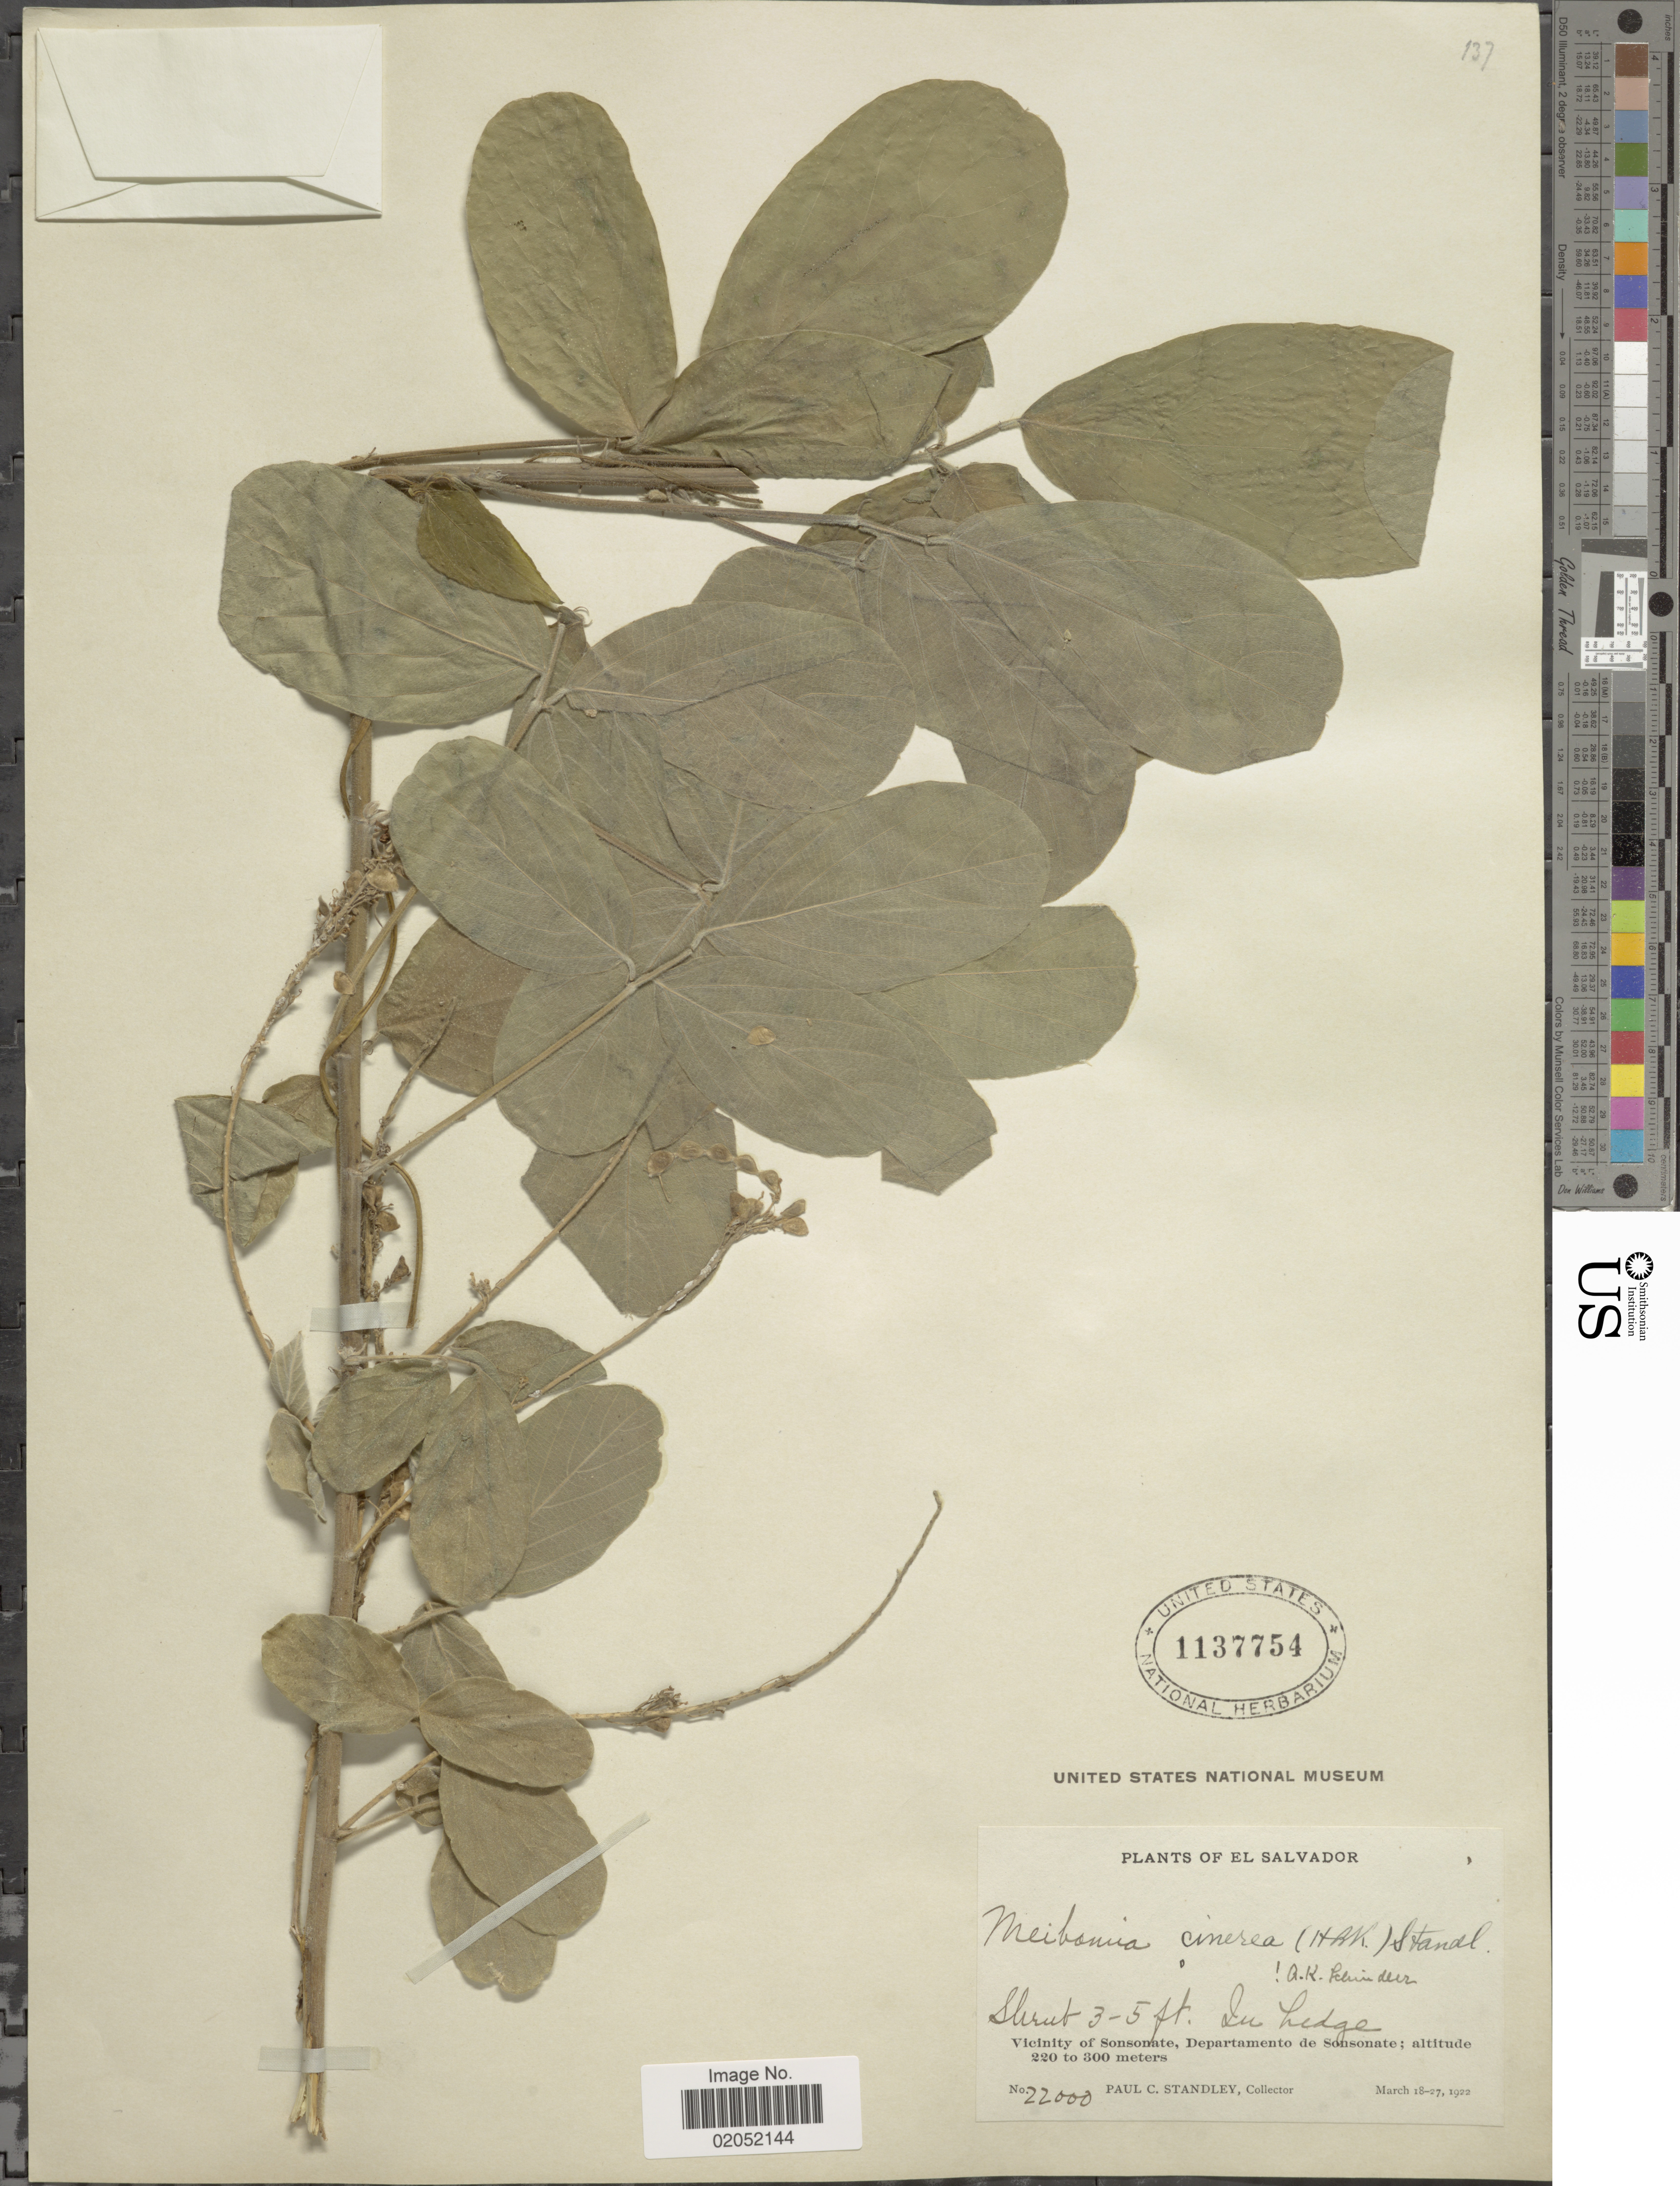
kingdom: Plantae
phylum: Tracheophyta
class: Magnoliopsida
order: Fabales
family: Fabaceae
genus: Desmodium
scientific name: Desmodium cinereum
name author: (Kunth) DC.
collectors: P. C. Standley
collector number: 22000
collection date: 1922-03-18/1922-03-27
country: El Salvador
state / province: Sonsonate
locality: Vicinity of Sonsonate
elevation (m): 220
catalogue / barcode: US 1137754